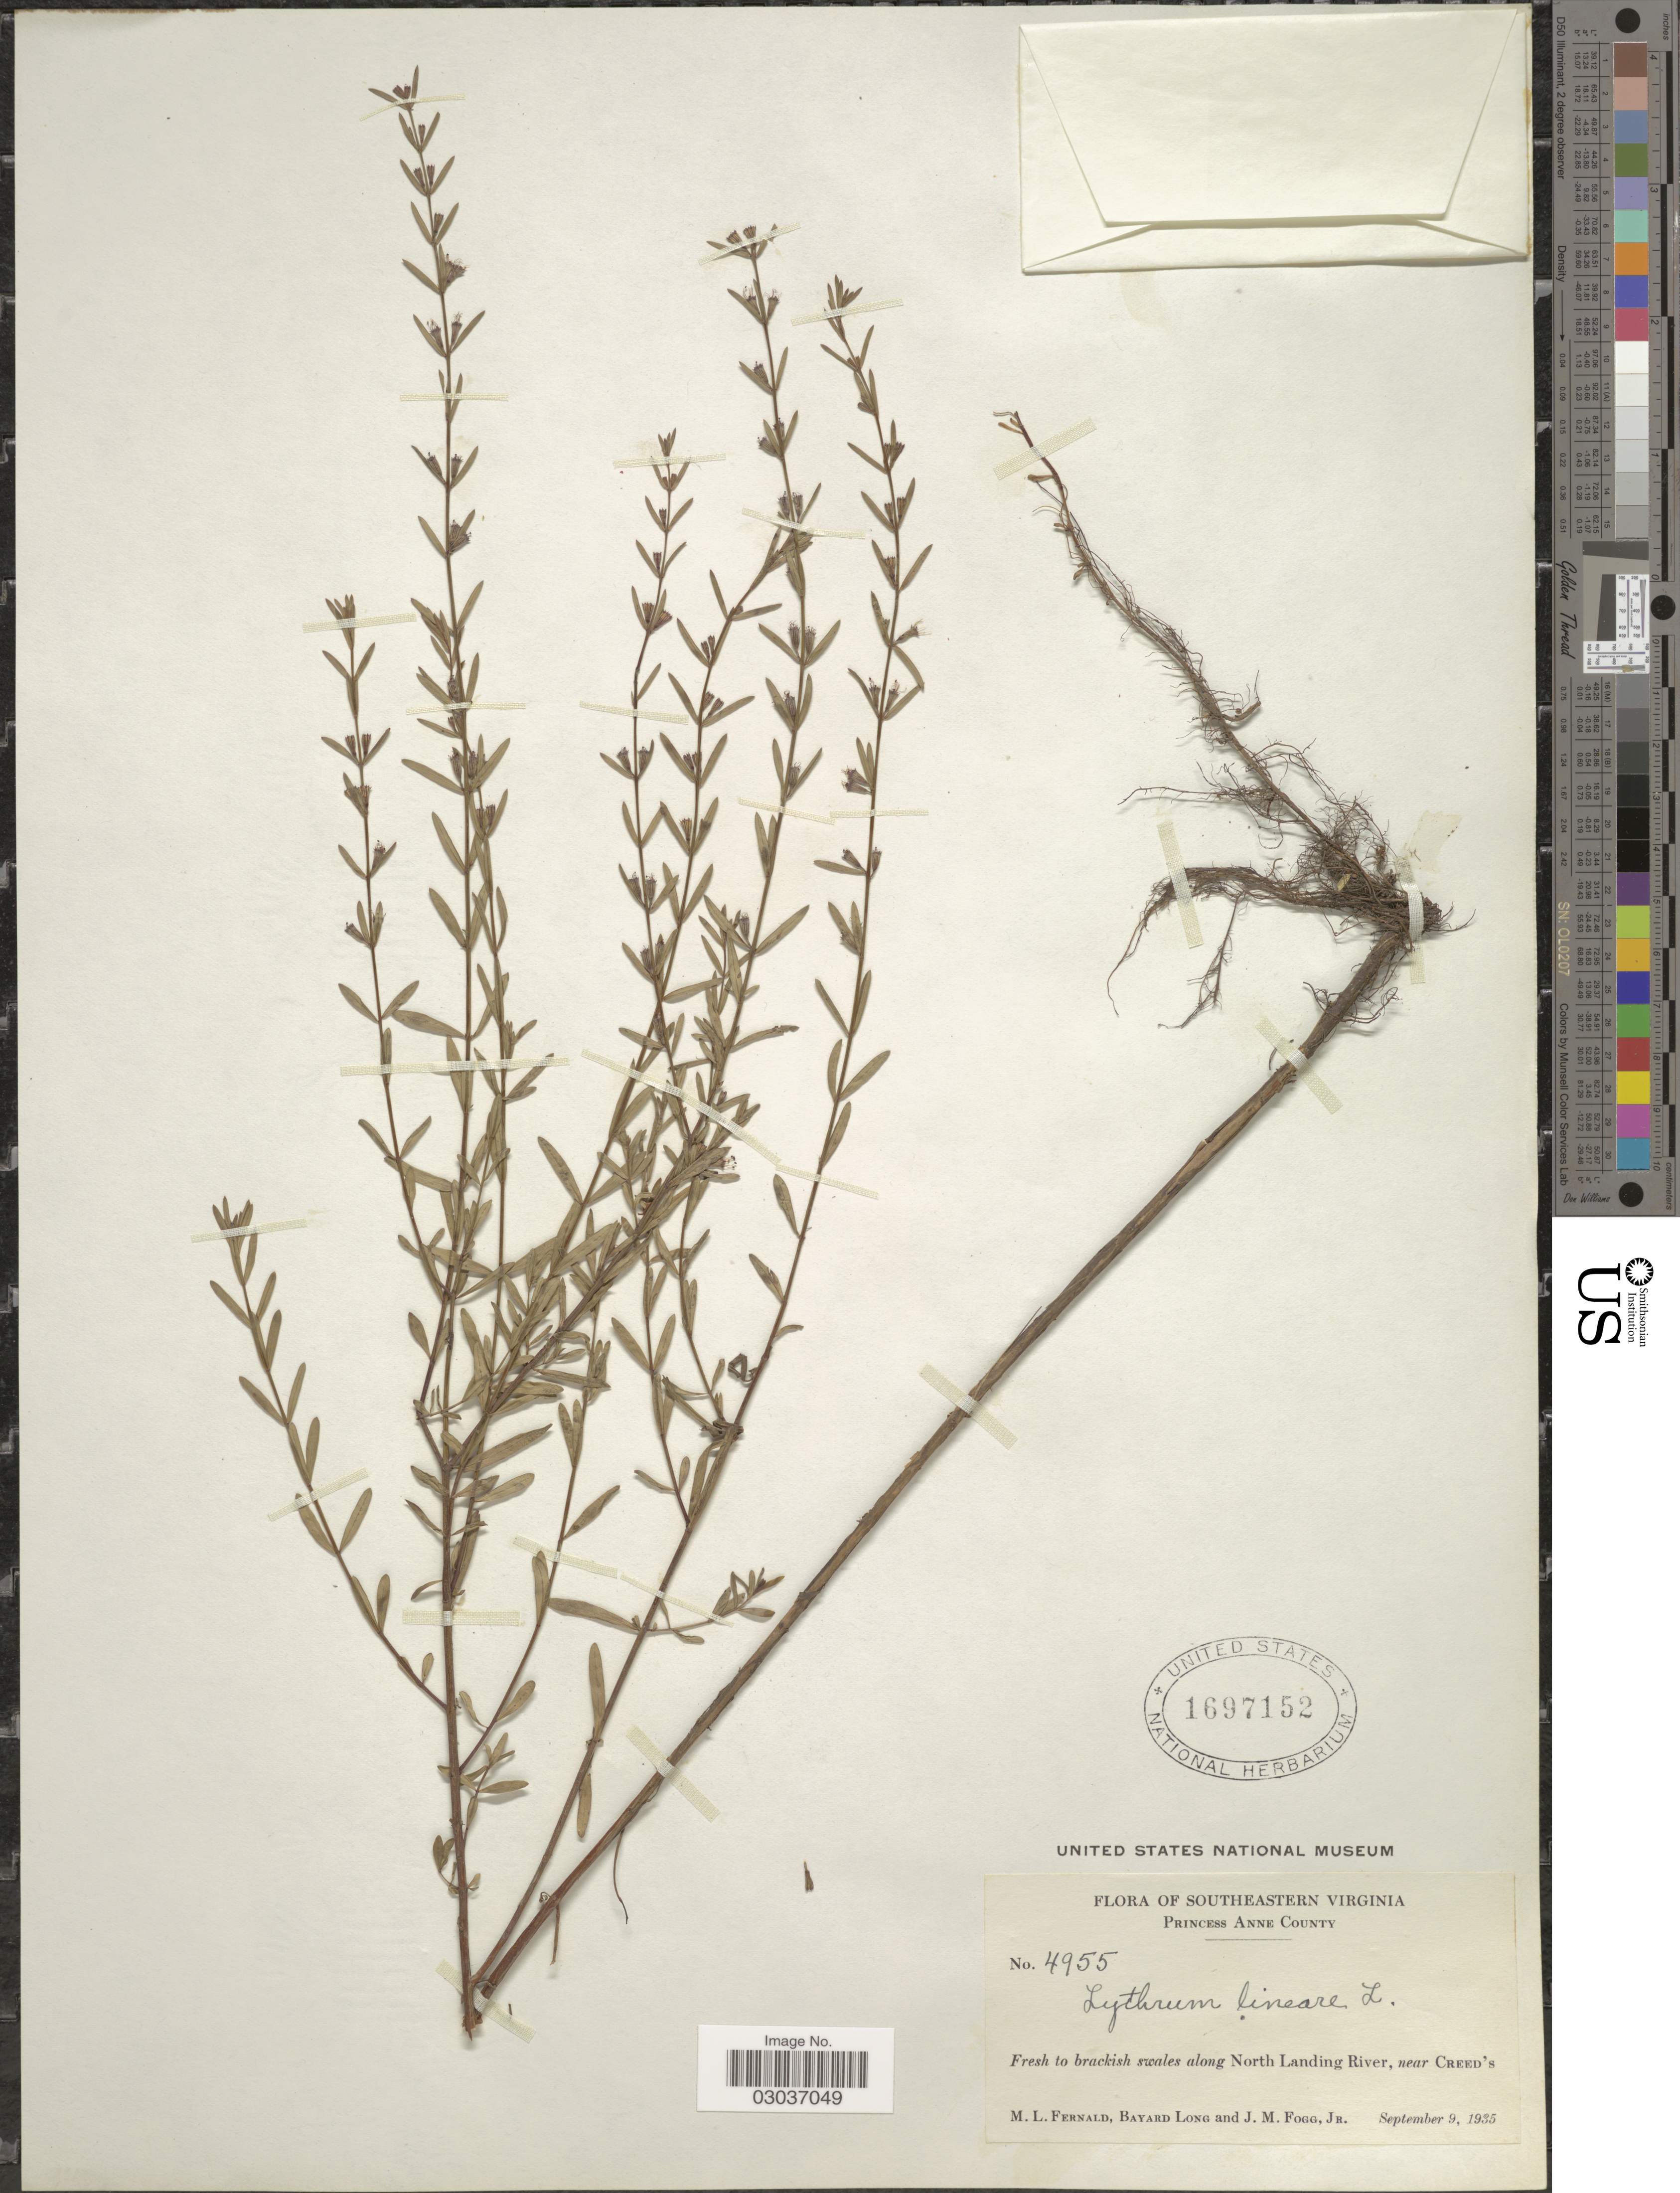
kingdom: Plantae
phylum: Tracheophyta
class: Magnoliopsida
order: Myrtales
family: Lythraceae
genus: Lythrum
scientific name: Lythrum lineare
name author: L.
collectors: M. L. Fernald, B. Long & J. Fogg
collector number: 4955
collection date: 1935-09-09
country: United States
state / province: Virginia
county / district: City of Virginia Beach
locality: Southeastern Virginia, Princess Anne (=historic county name) County, Fresh to brackish swales along North Landing River, near Creed's.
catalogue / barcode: US 1697152